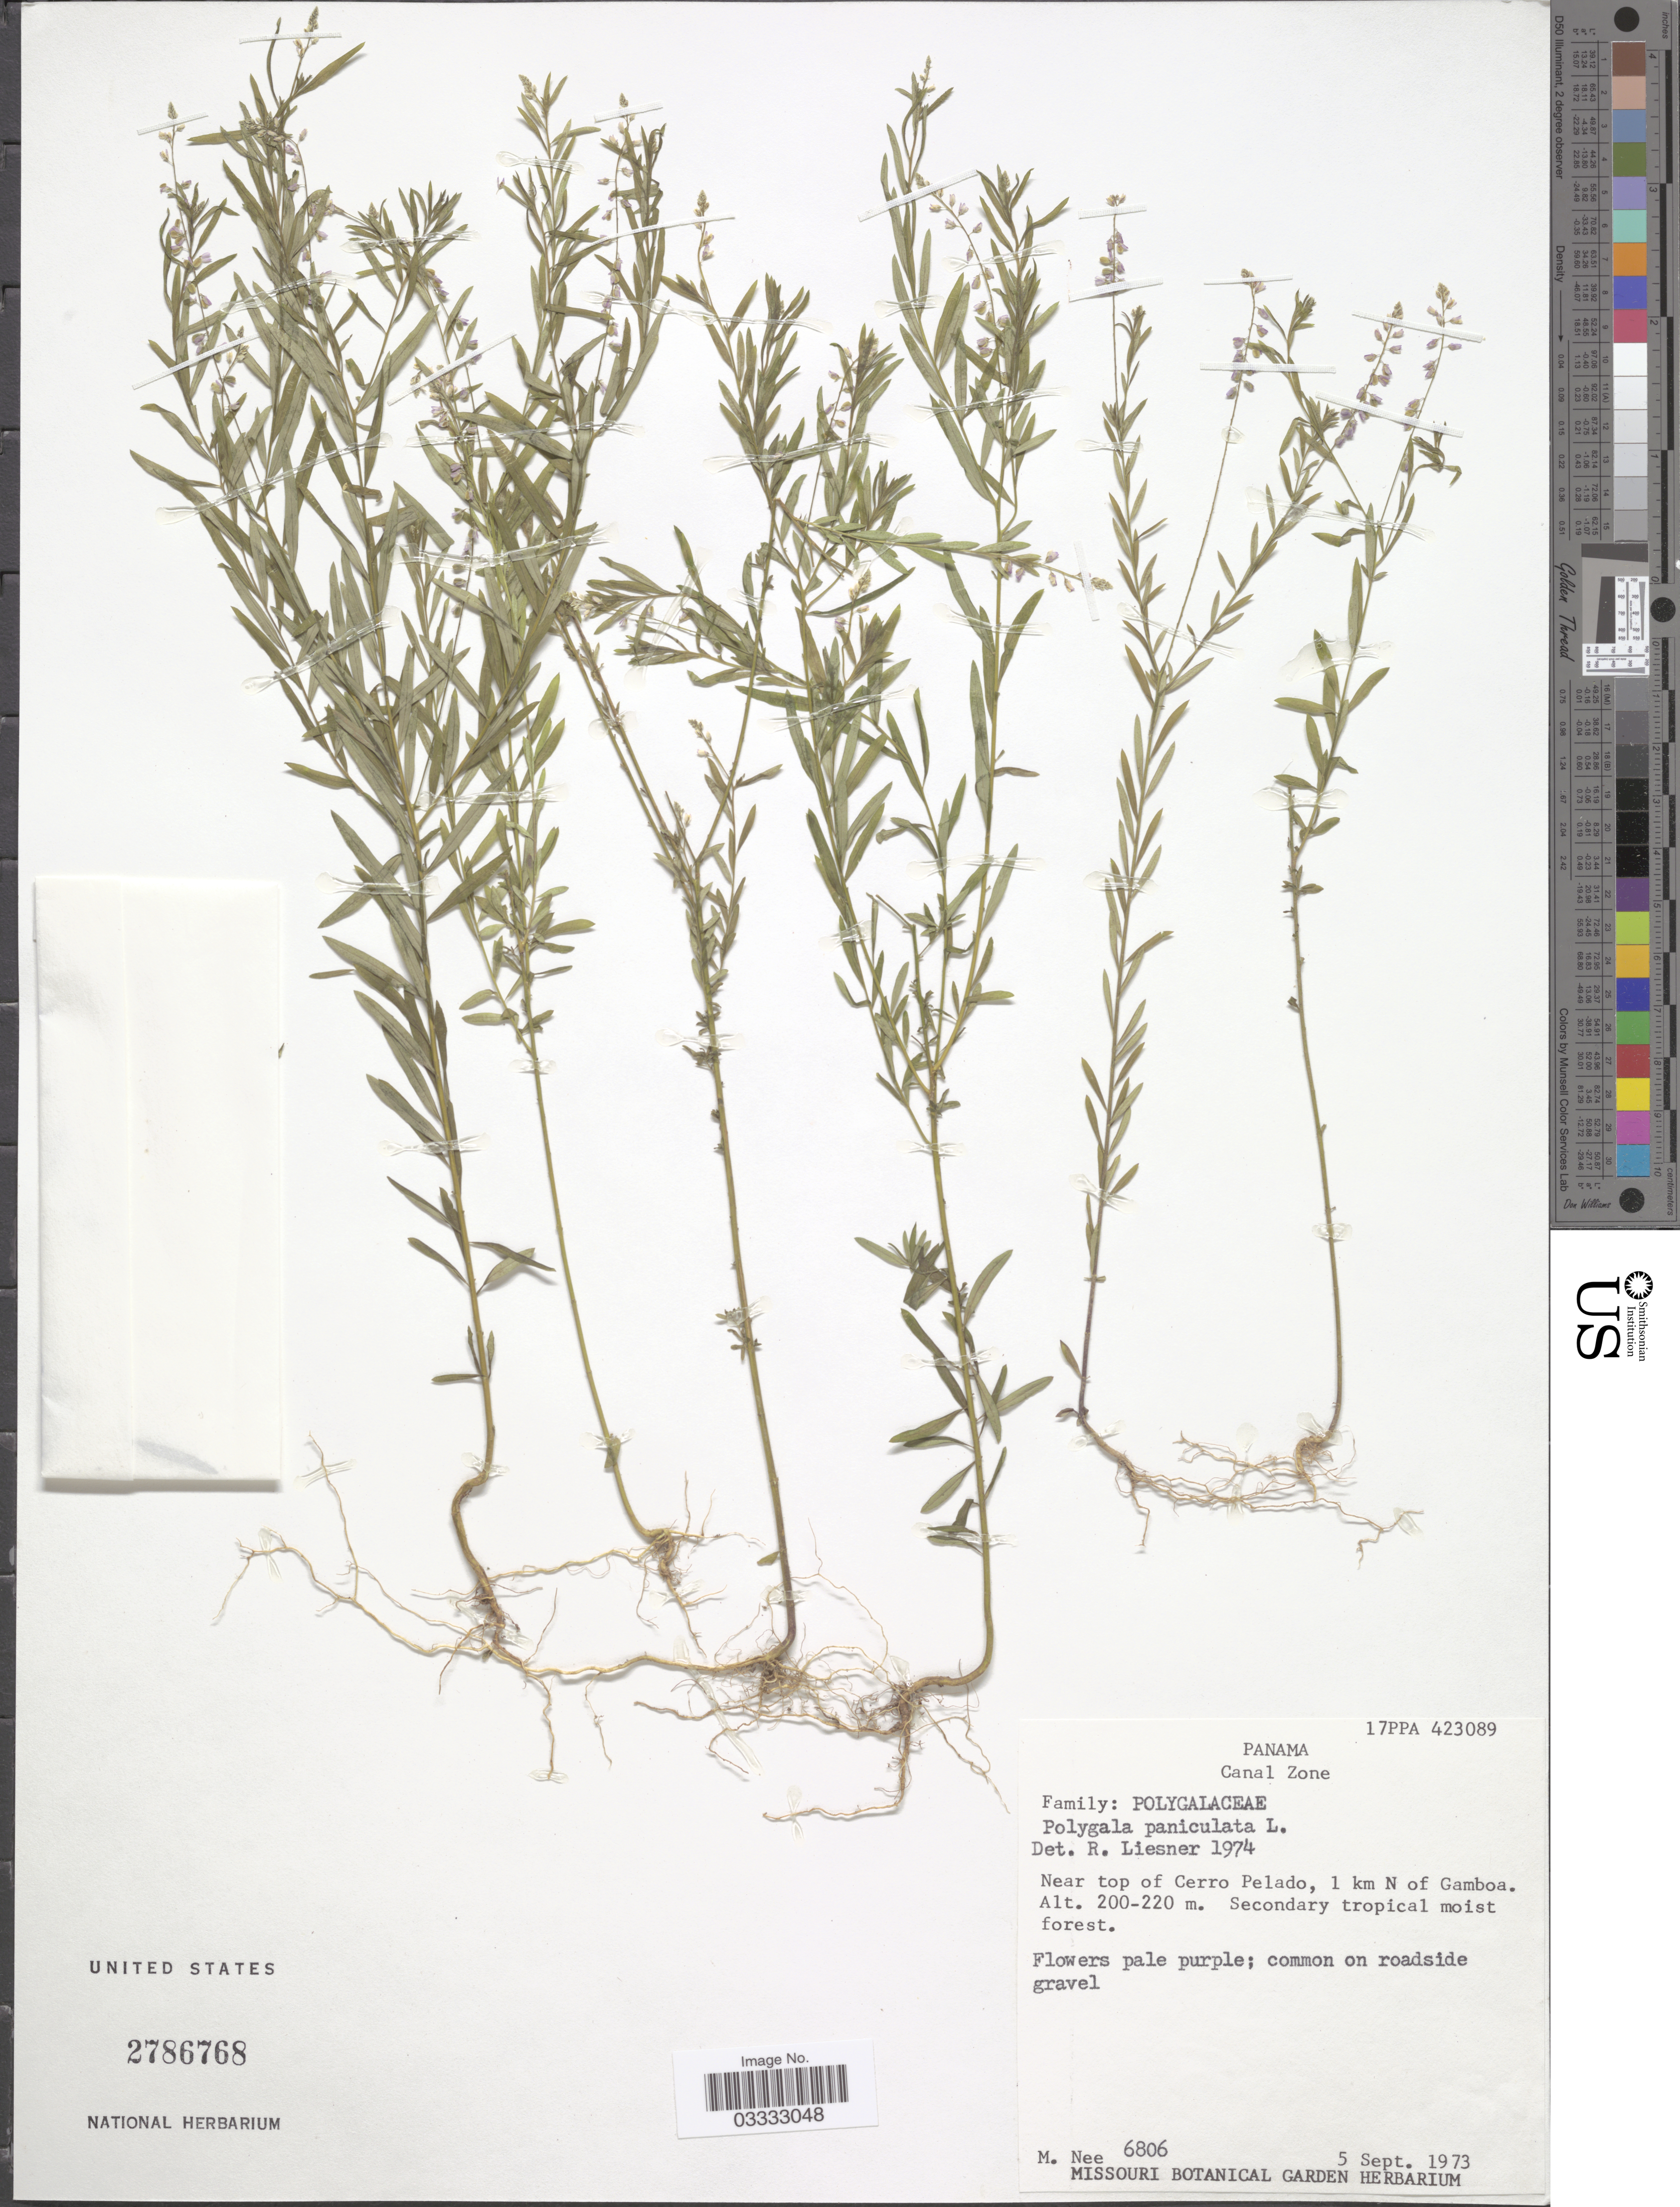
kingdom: Plantae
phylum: Tracheophyta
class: Magnoliopsida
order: Fabales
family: Polygalaceae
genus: Polygala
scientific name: Polygala paniculata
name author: L.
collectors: M. Nee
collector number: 6806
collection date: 1973-09-05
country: Panama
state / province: Colón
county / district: Canal Zone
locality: Canal Zone. Near top of Cerro Pelado, 1 km N of Gamboa.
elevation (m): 200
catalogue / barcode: US 2786768